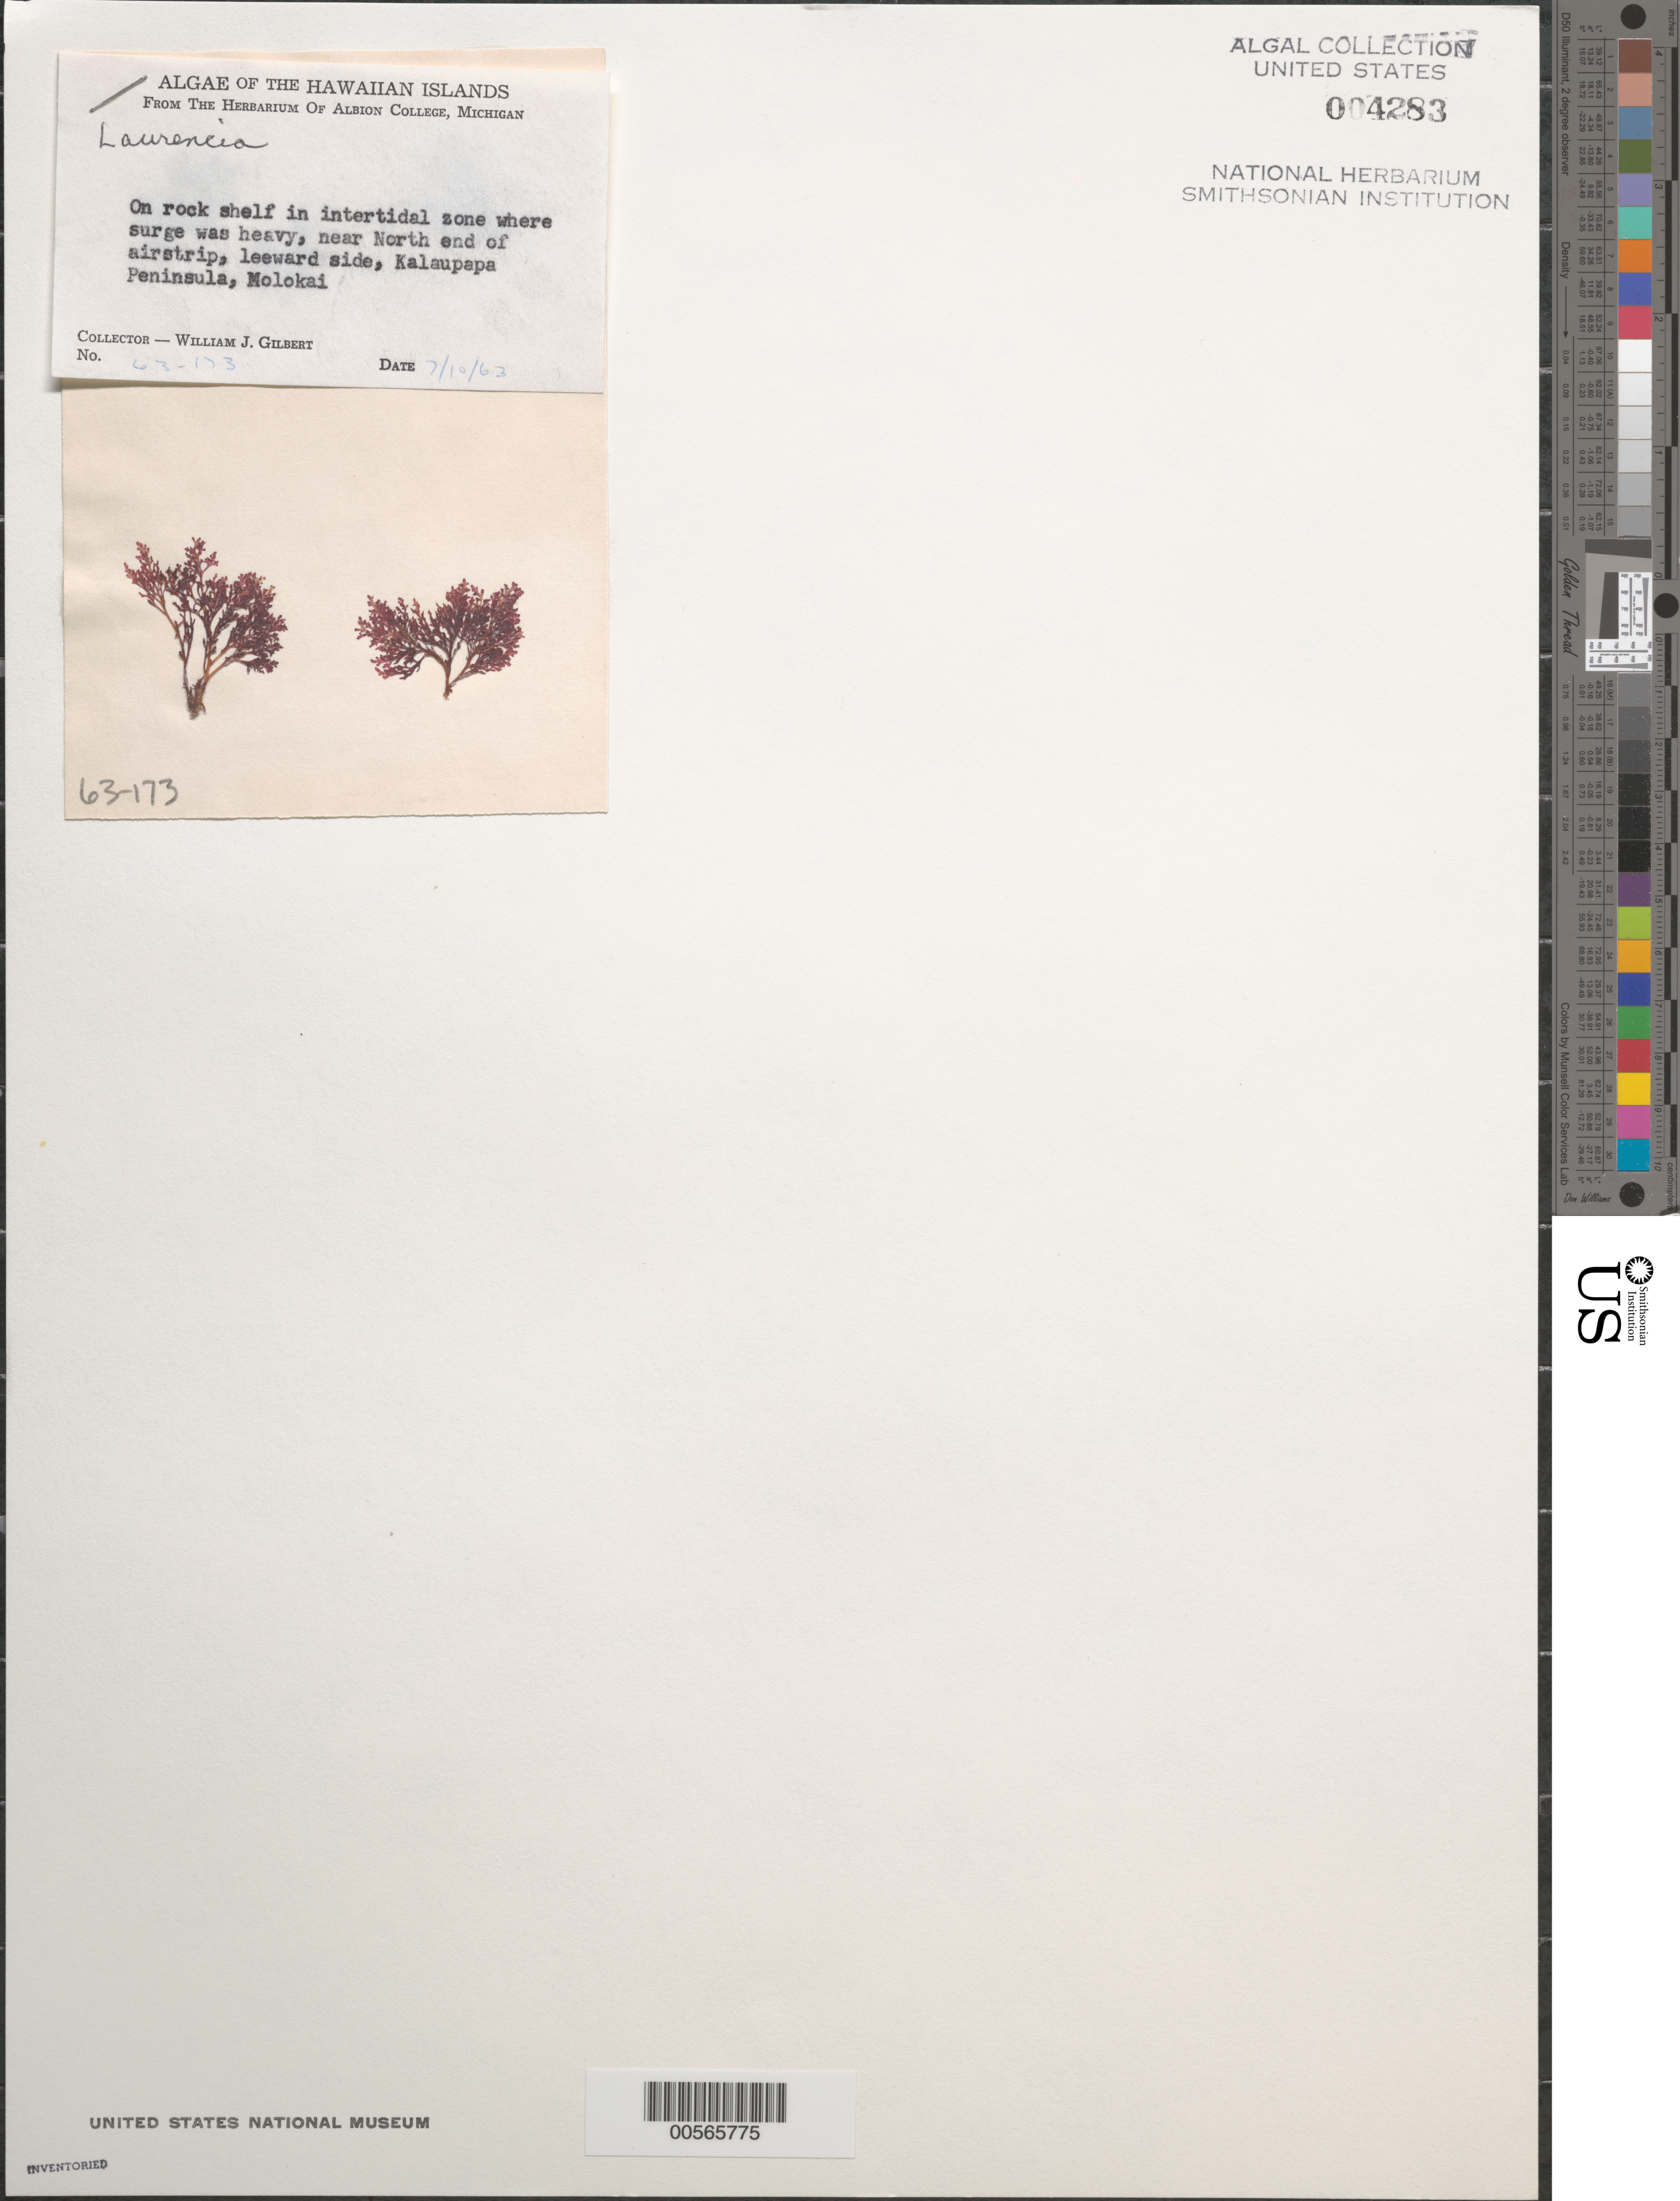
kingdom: Plantae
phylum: Rhodophyta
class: Florideophyceae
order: Ceramiales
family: Rhodomelaceae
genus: Laurencia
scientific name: Laurencia sp.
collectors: W. J. Gilbert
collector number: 63-173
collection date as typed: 10 Jul 1963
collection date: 1963-07-10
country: United States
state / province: Hawaii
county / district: Maui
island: Moloka'i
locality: Kalaupapa Peninsula, near north end of airstrip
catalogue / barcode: US 4283